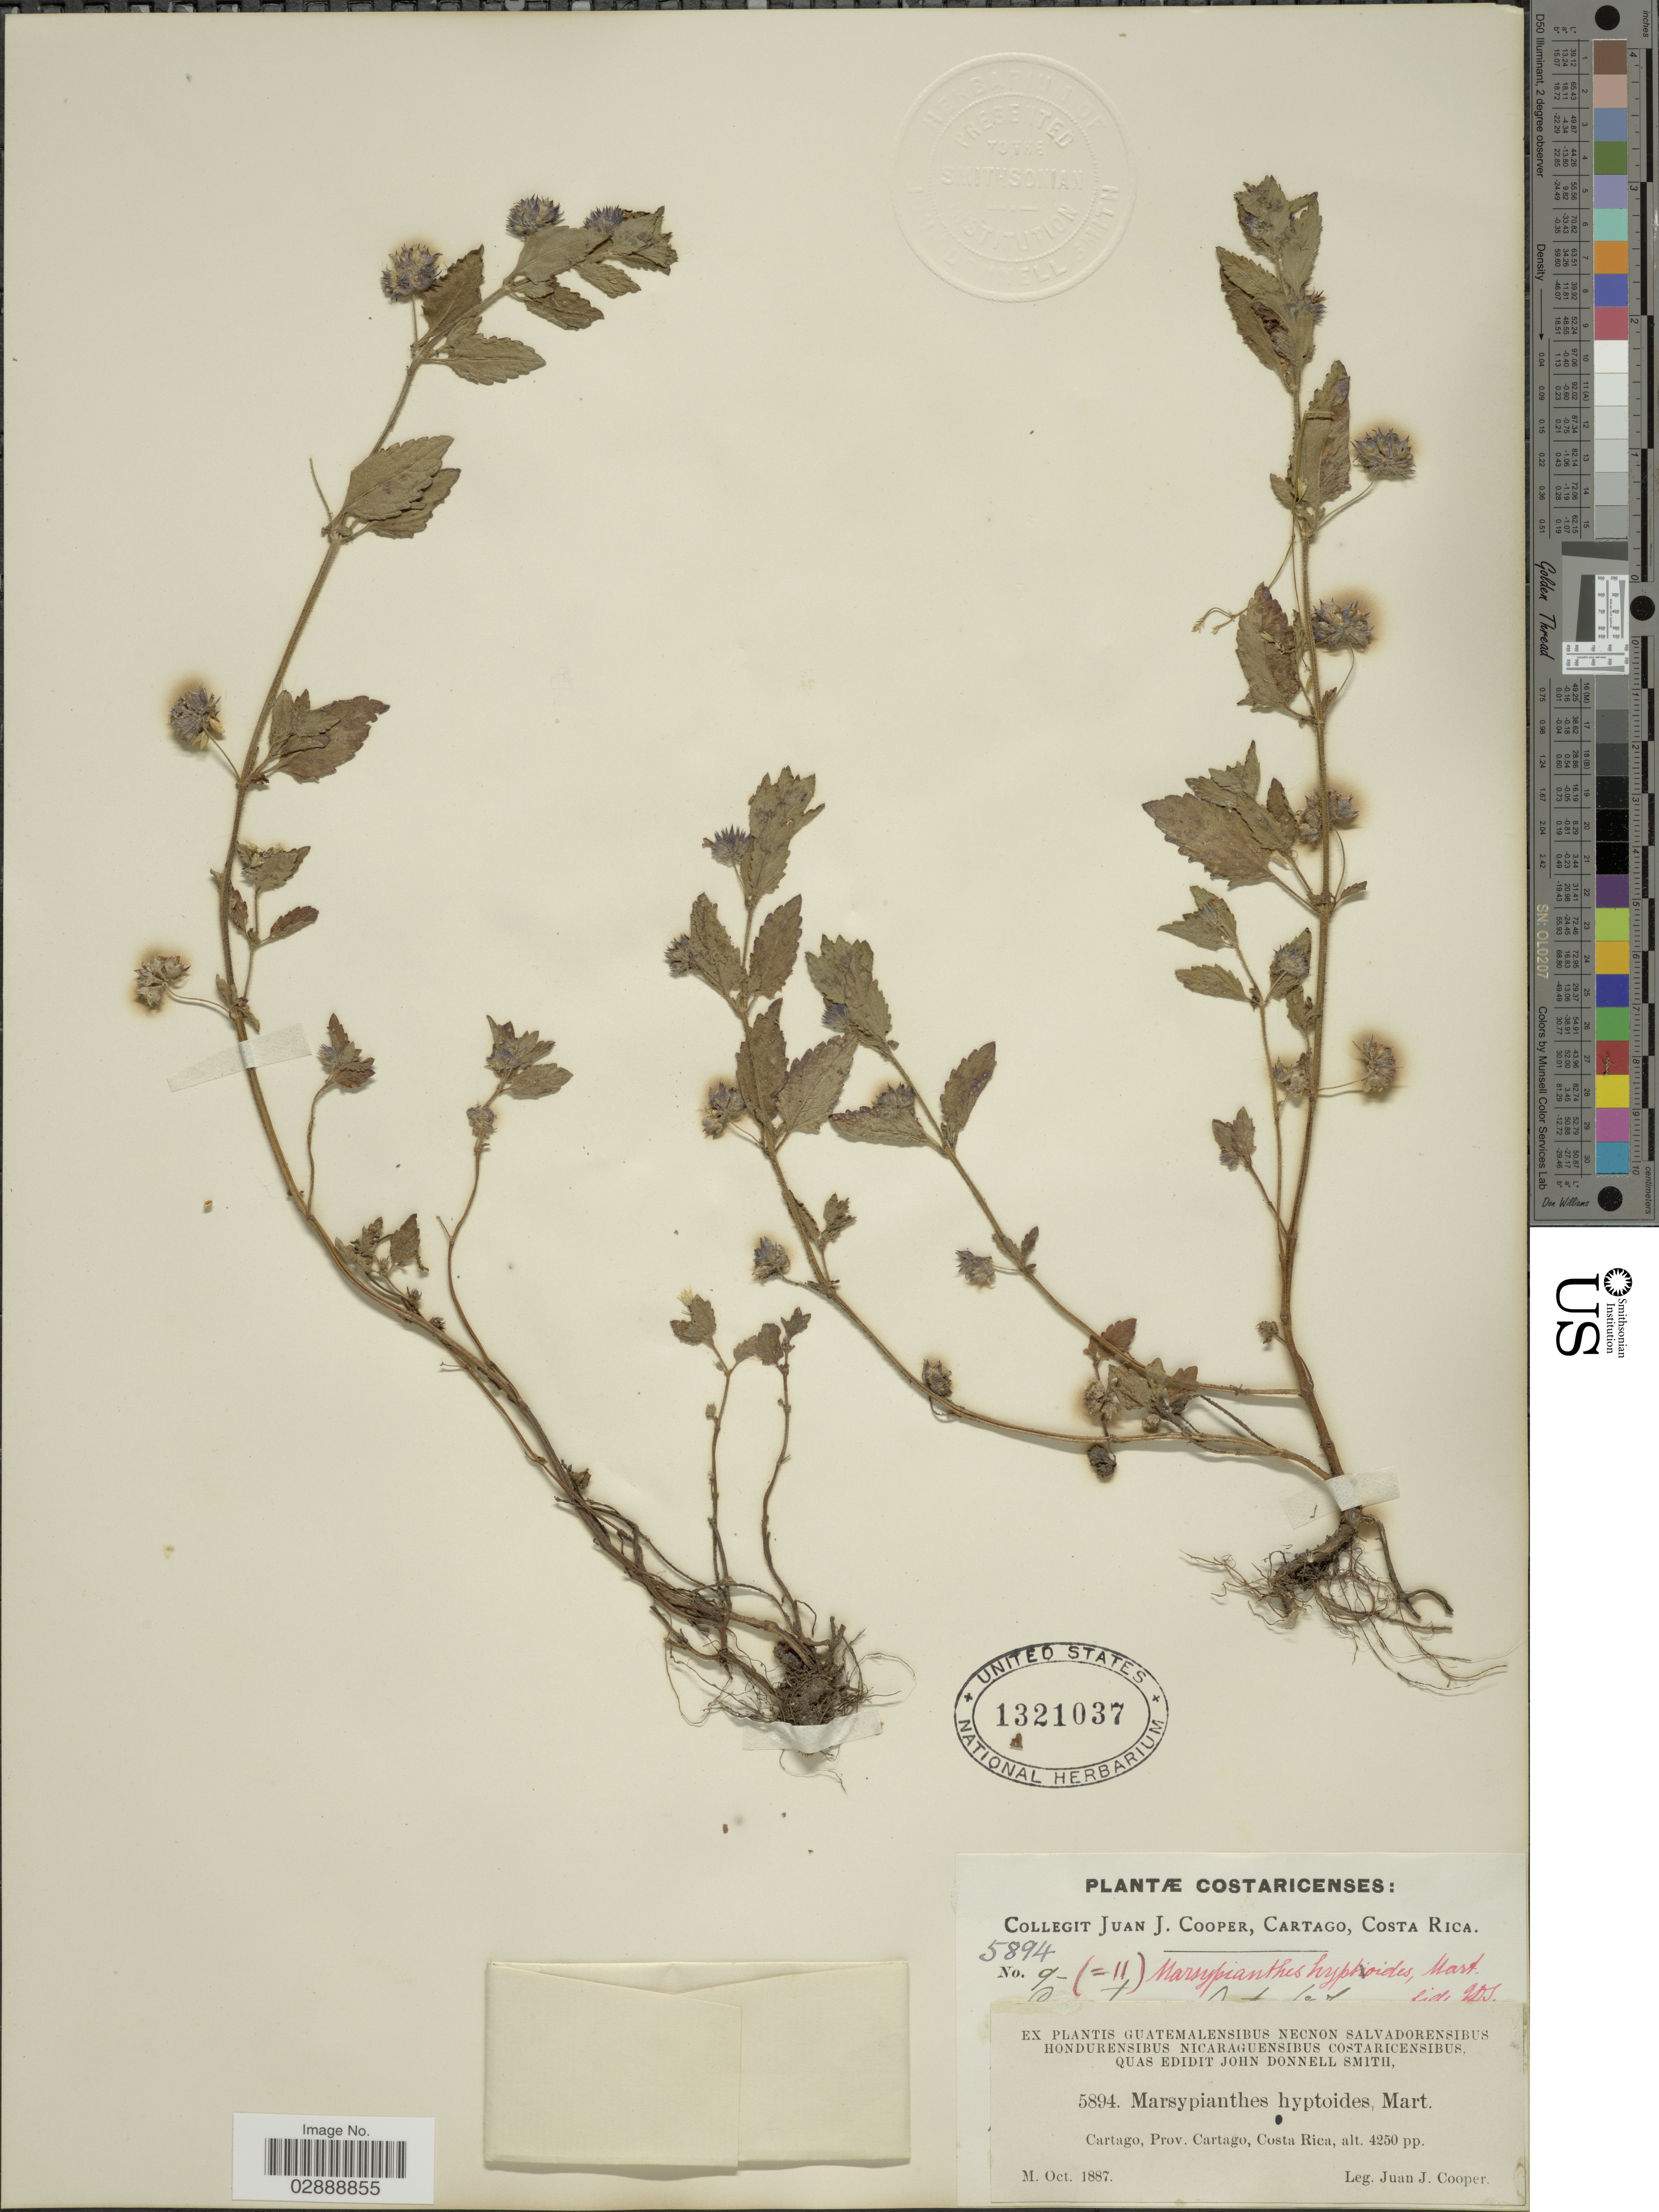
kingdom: Plantae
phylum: Tracheophyta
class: Magnoliopsida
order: Lamiales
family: Lamiaceae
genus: Marsypianthes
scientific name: Marsypianthes chamaedrys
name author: (Vahl) Kuntze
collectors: J. J. Cooper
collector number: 5894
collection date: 1887-10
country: Costa Rica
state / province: Cartago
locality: Cartago.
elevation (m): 1295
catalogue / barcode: US 1321037